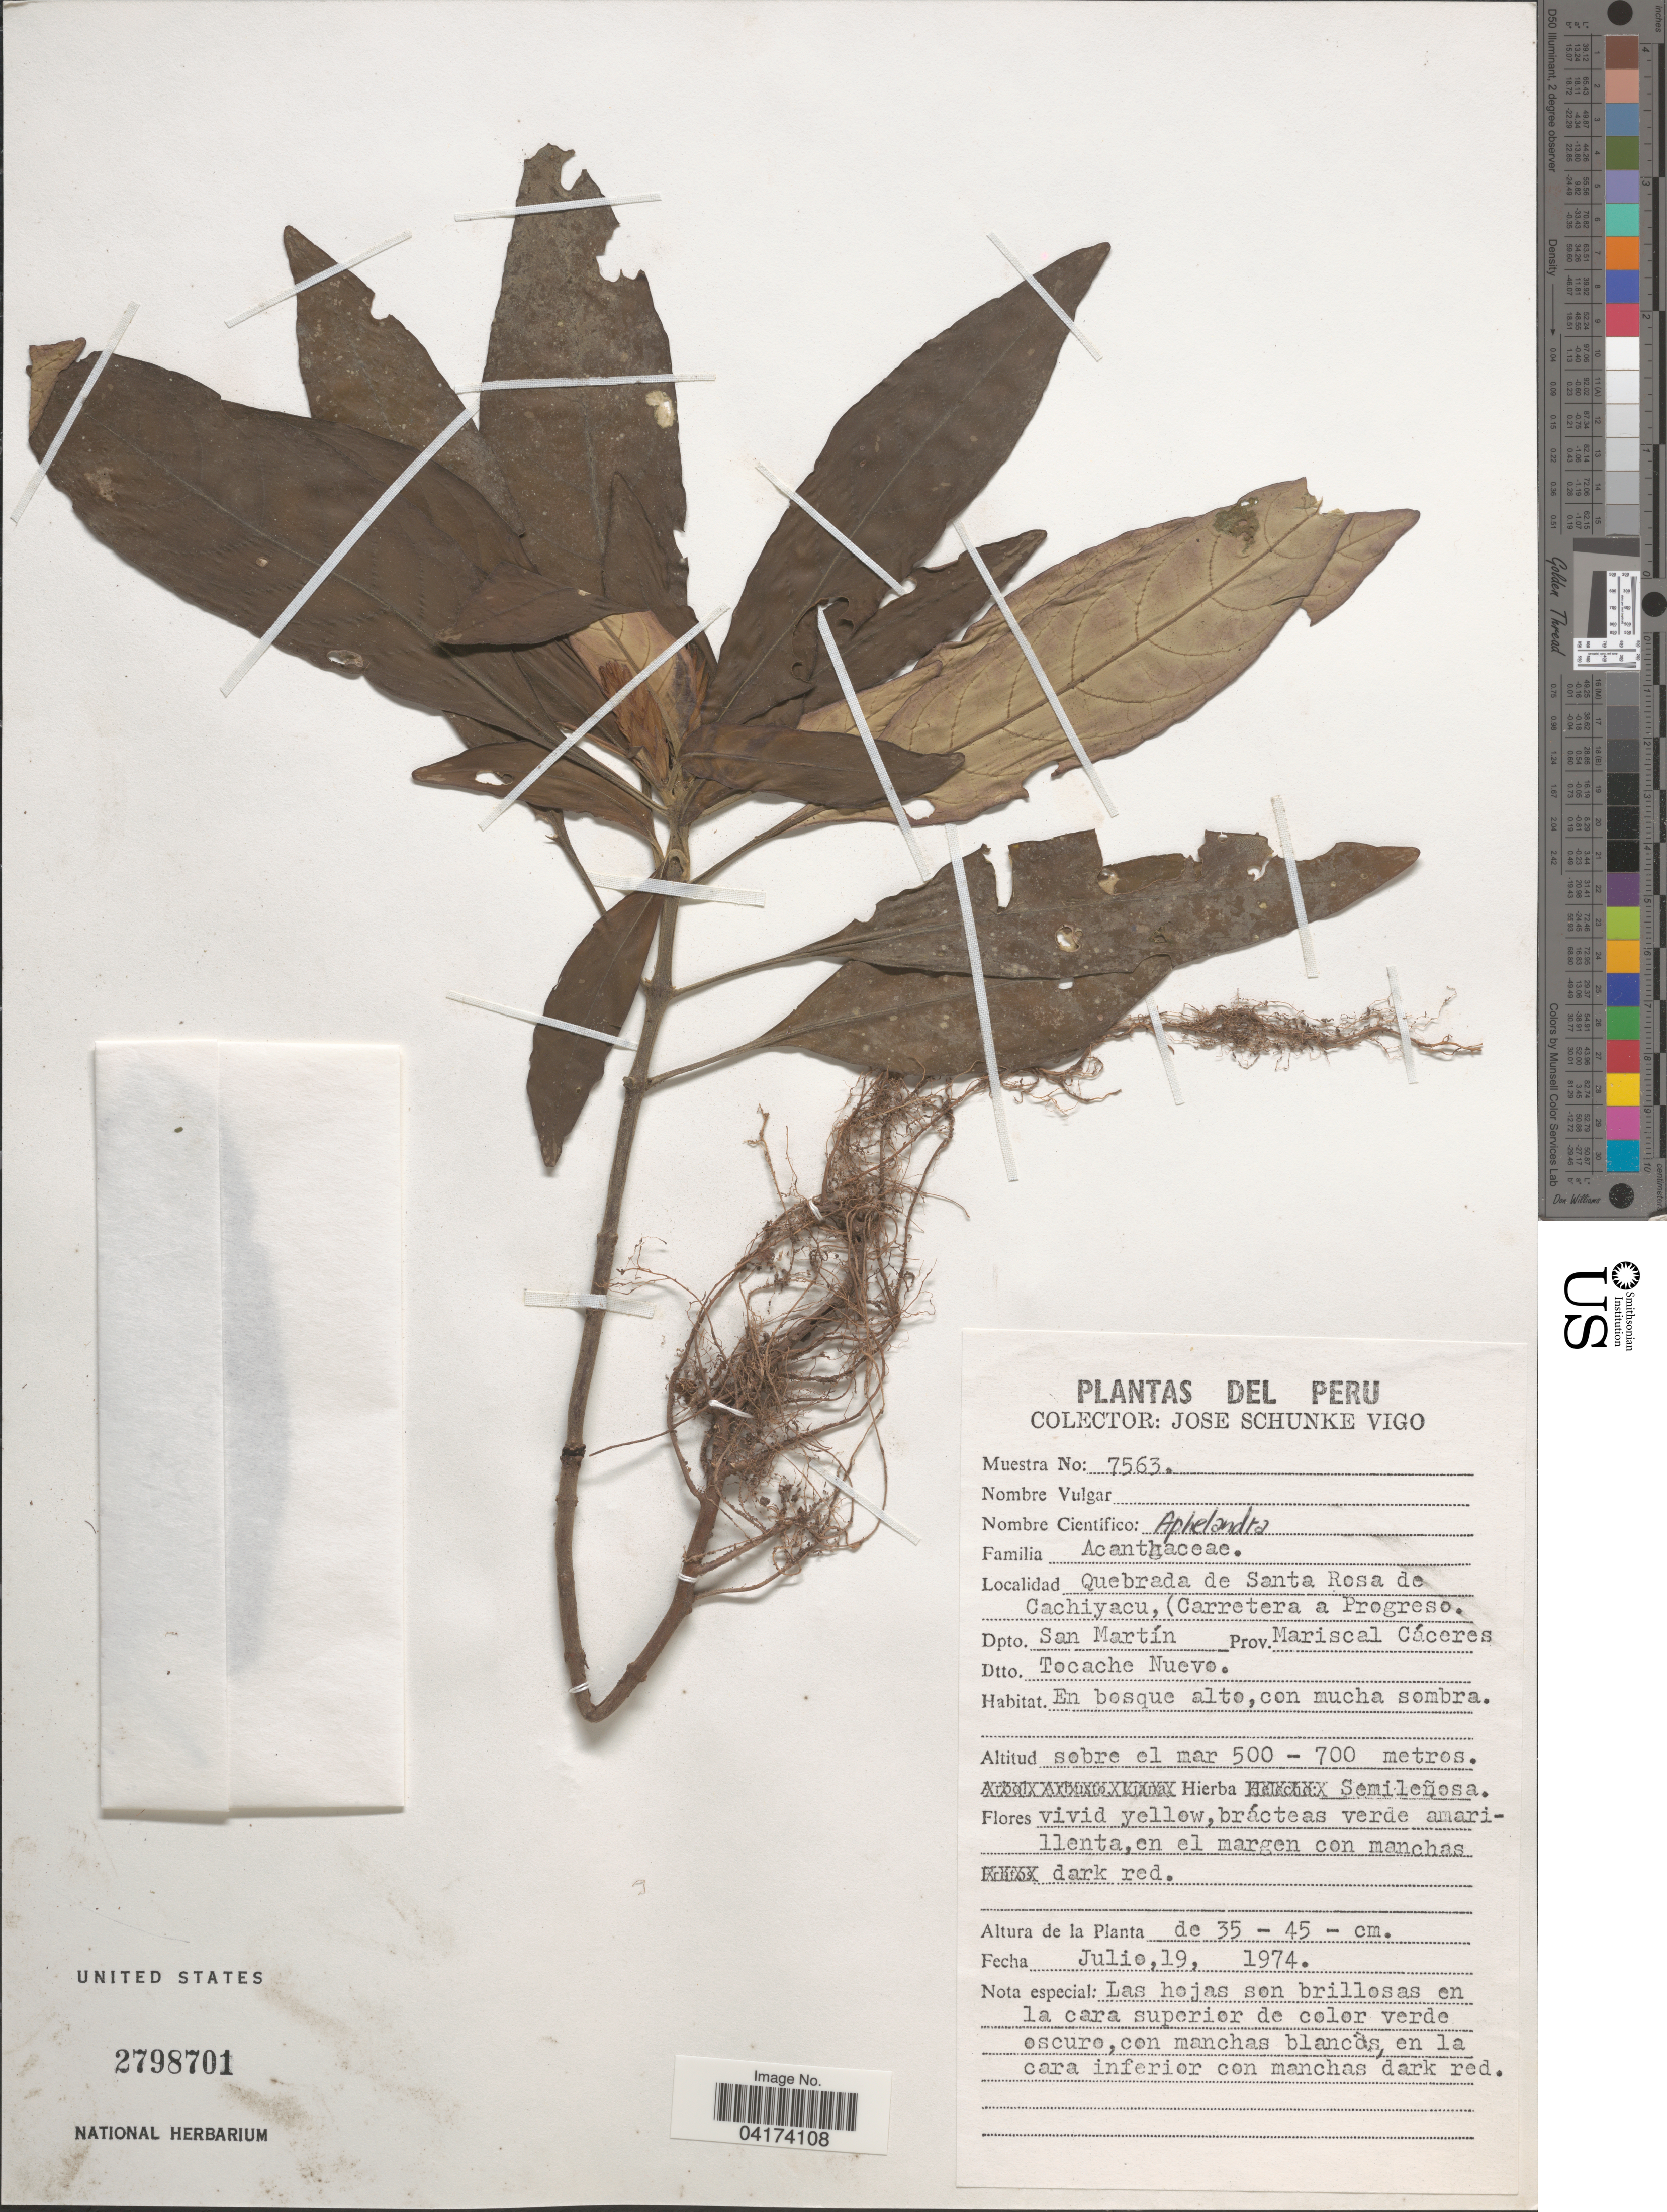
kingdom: Plantae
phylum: Tracheophyta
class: Magnoliopsida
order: Lamiales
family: Acanthaceae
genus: Aphelandra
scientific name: Aphelandra sp.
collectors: J. Schunke Vigo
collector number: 7563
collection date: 1974-07-19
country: Peru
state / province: San Martin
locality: Quebrada de Santa Rosa de Cachiyacu, (Carretera a Progreso. Dpto. San Martín. Prov. Mariscal Cáceres. Dtto. Tocache Nuevo.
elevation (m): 500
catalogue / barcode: US 2798701